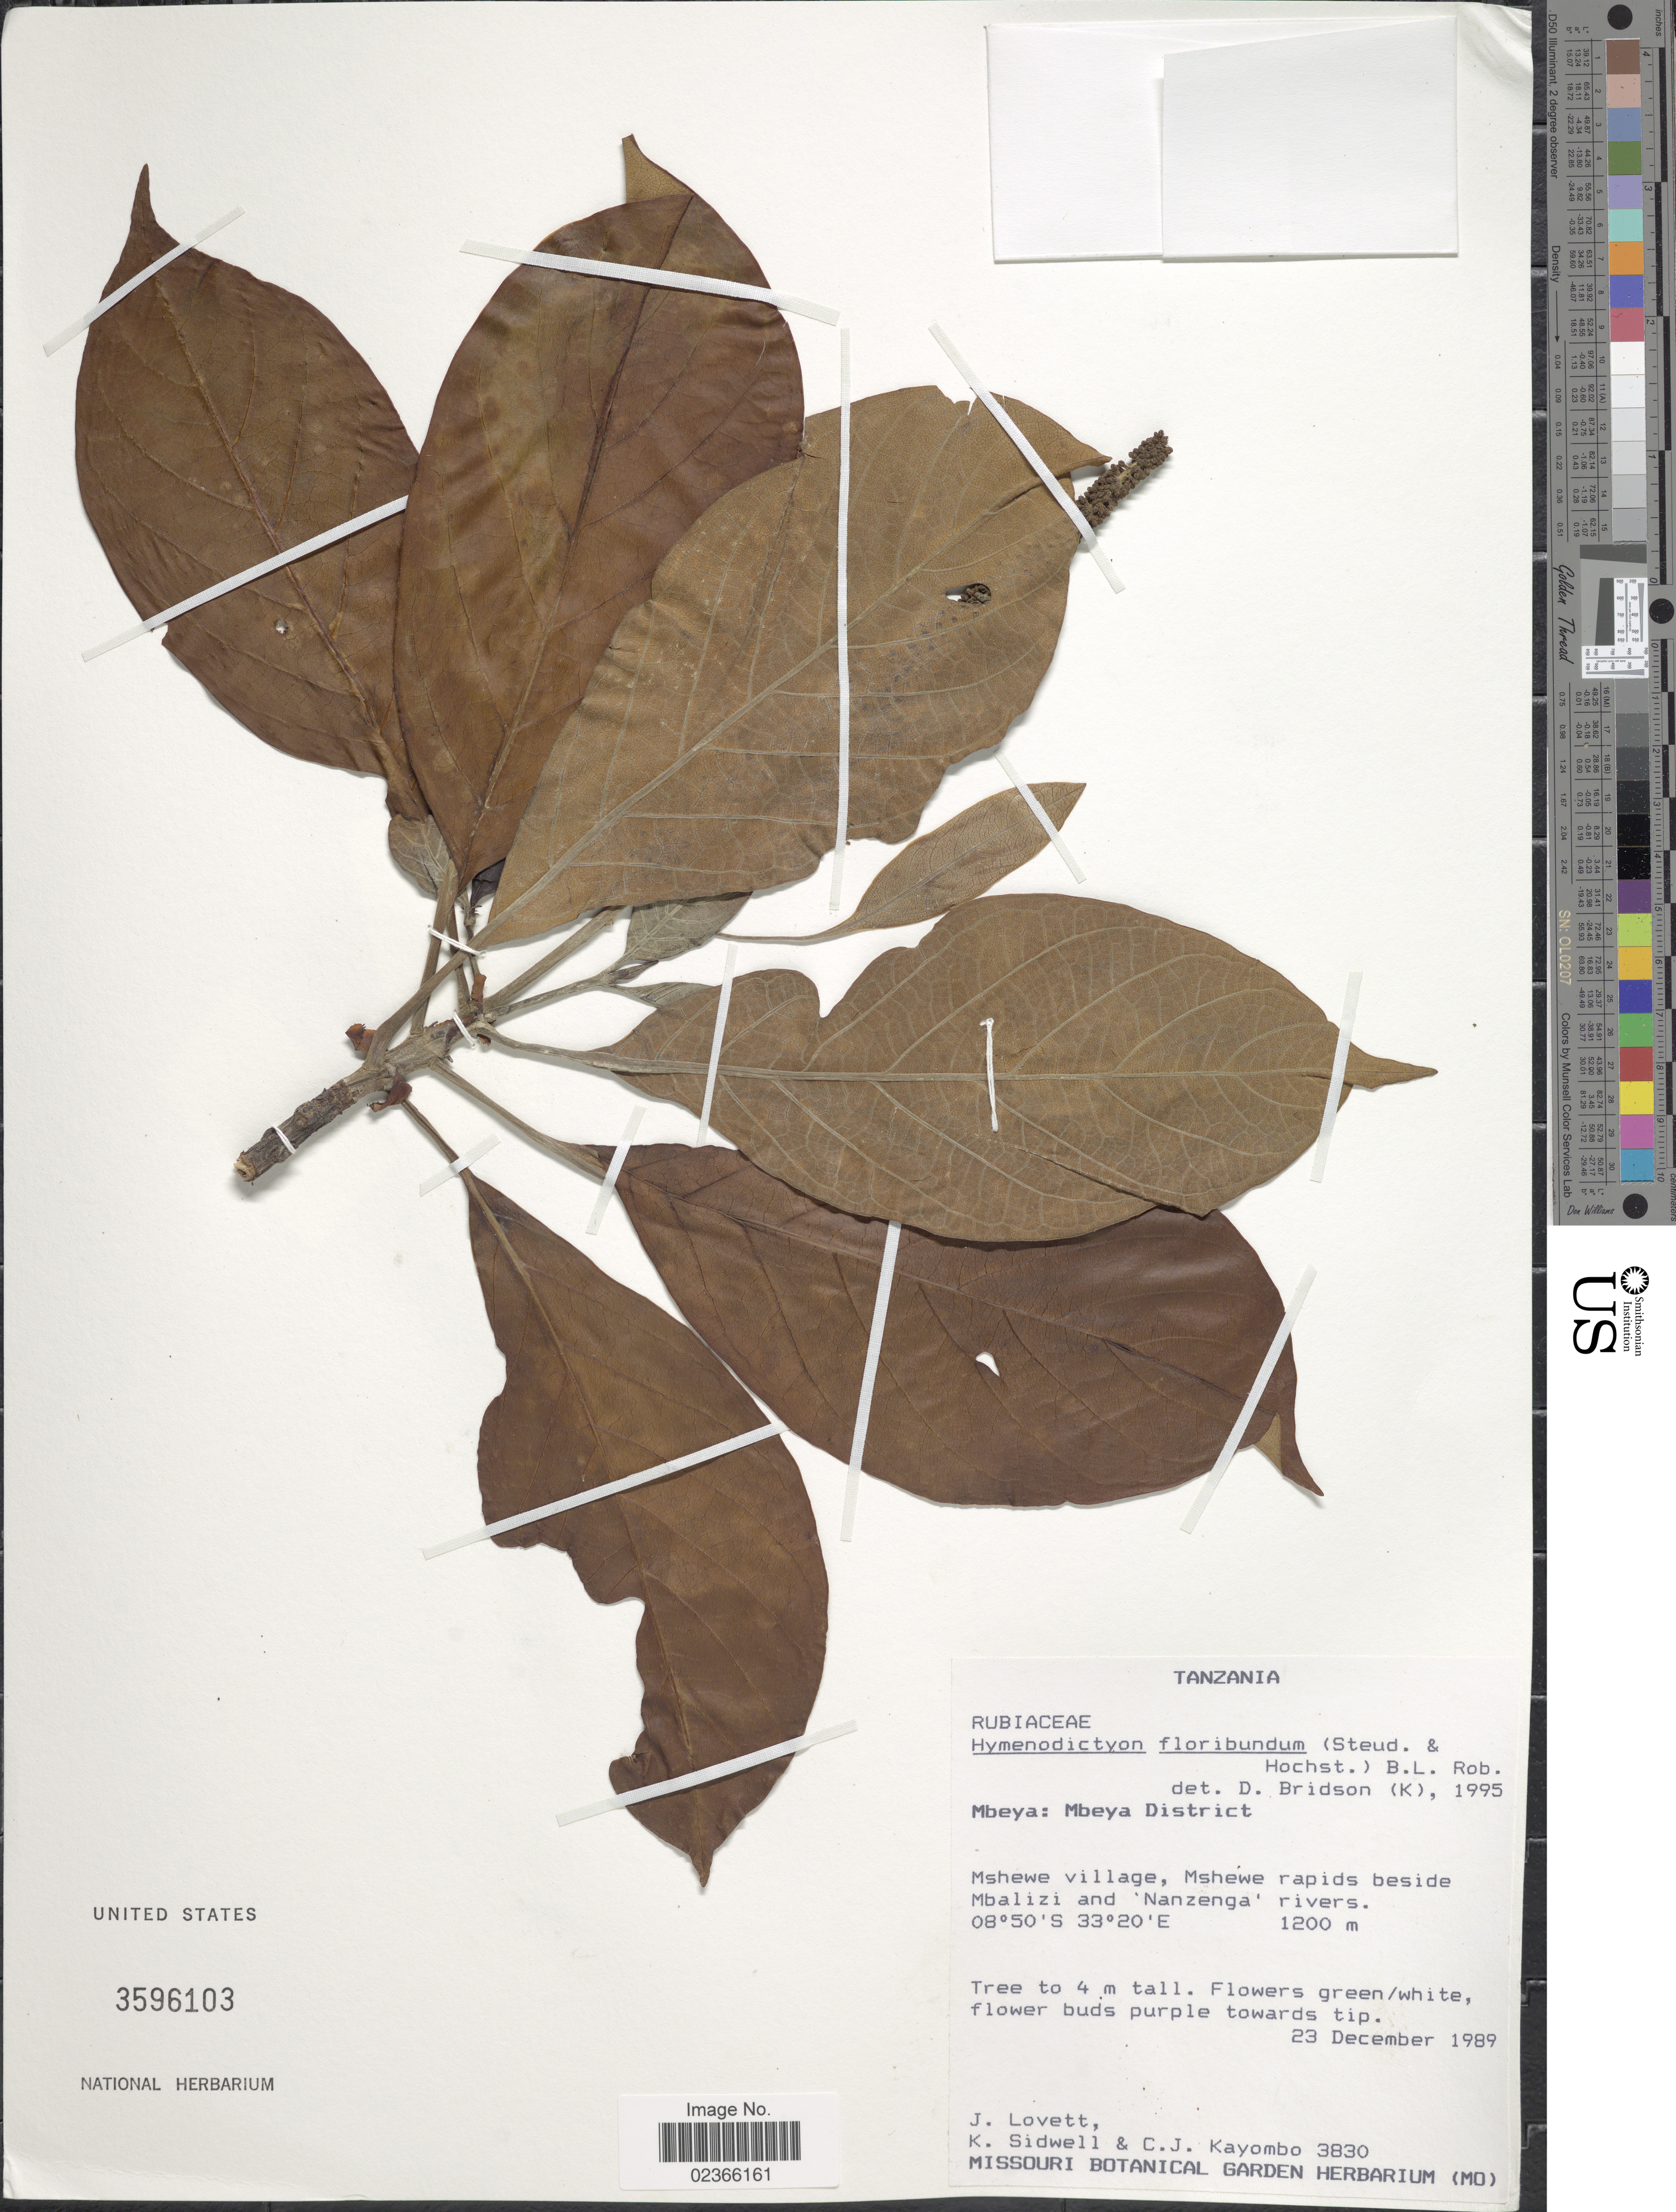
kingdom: Plantae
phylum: Tracheophyta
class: Magnoliopsida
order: Gentianales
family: Rubiaceae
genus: Hymenodictyon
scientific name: Hymenodictyon floribundum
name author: (Hochst. ex Steud.) B.L. Rob.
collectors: J. Lovett, K. Sidwell & C. Kayombo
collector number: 3830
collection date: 1989-12-23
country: Tanzania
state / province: Mbeya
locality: Mbeya: Mbeya District. Mshewe village, Mshewe rapids beside Mbalizi and 'Nanzenga' rivers.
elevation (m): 1200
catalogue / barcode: US 3596103